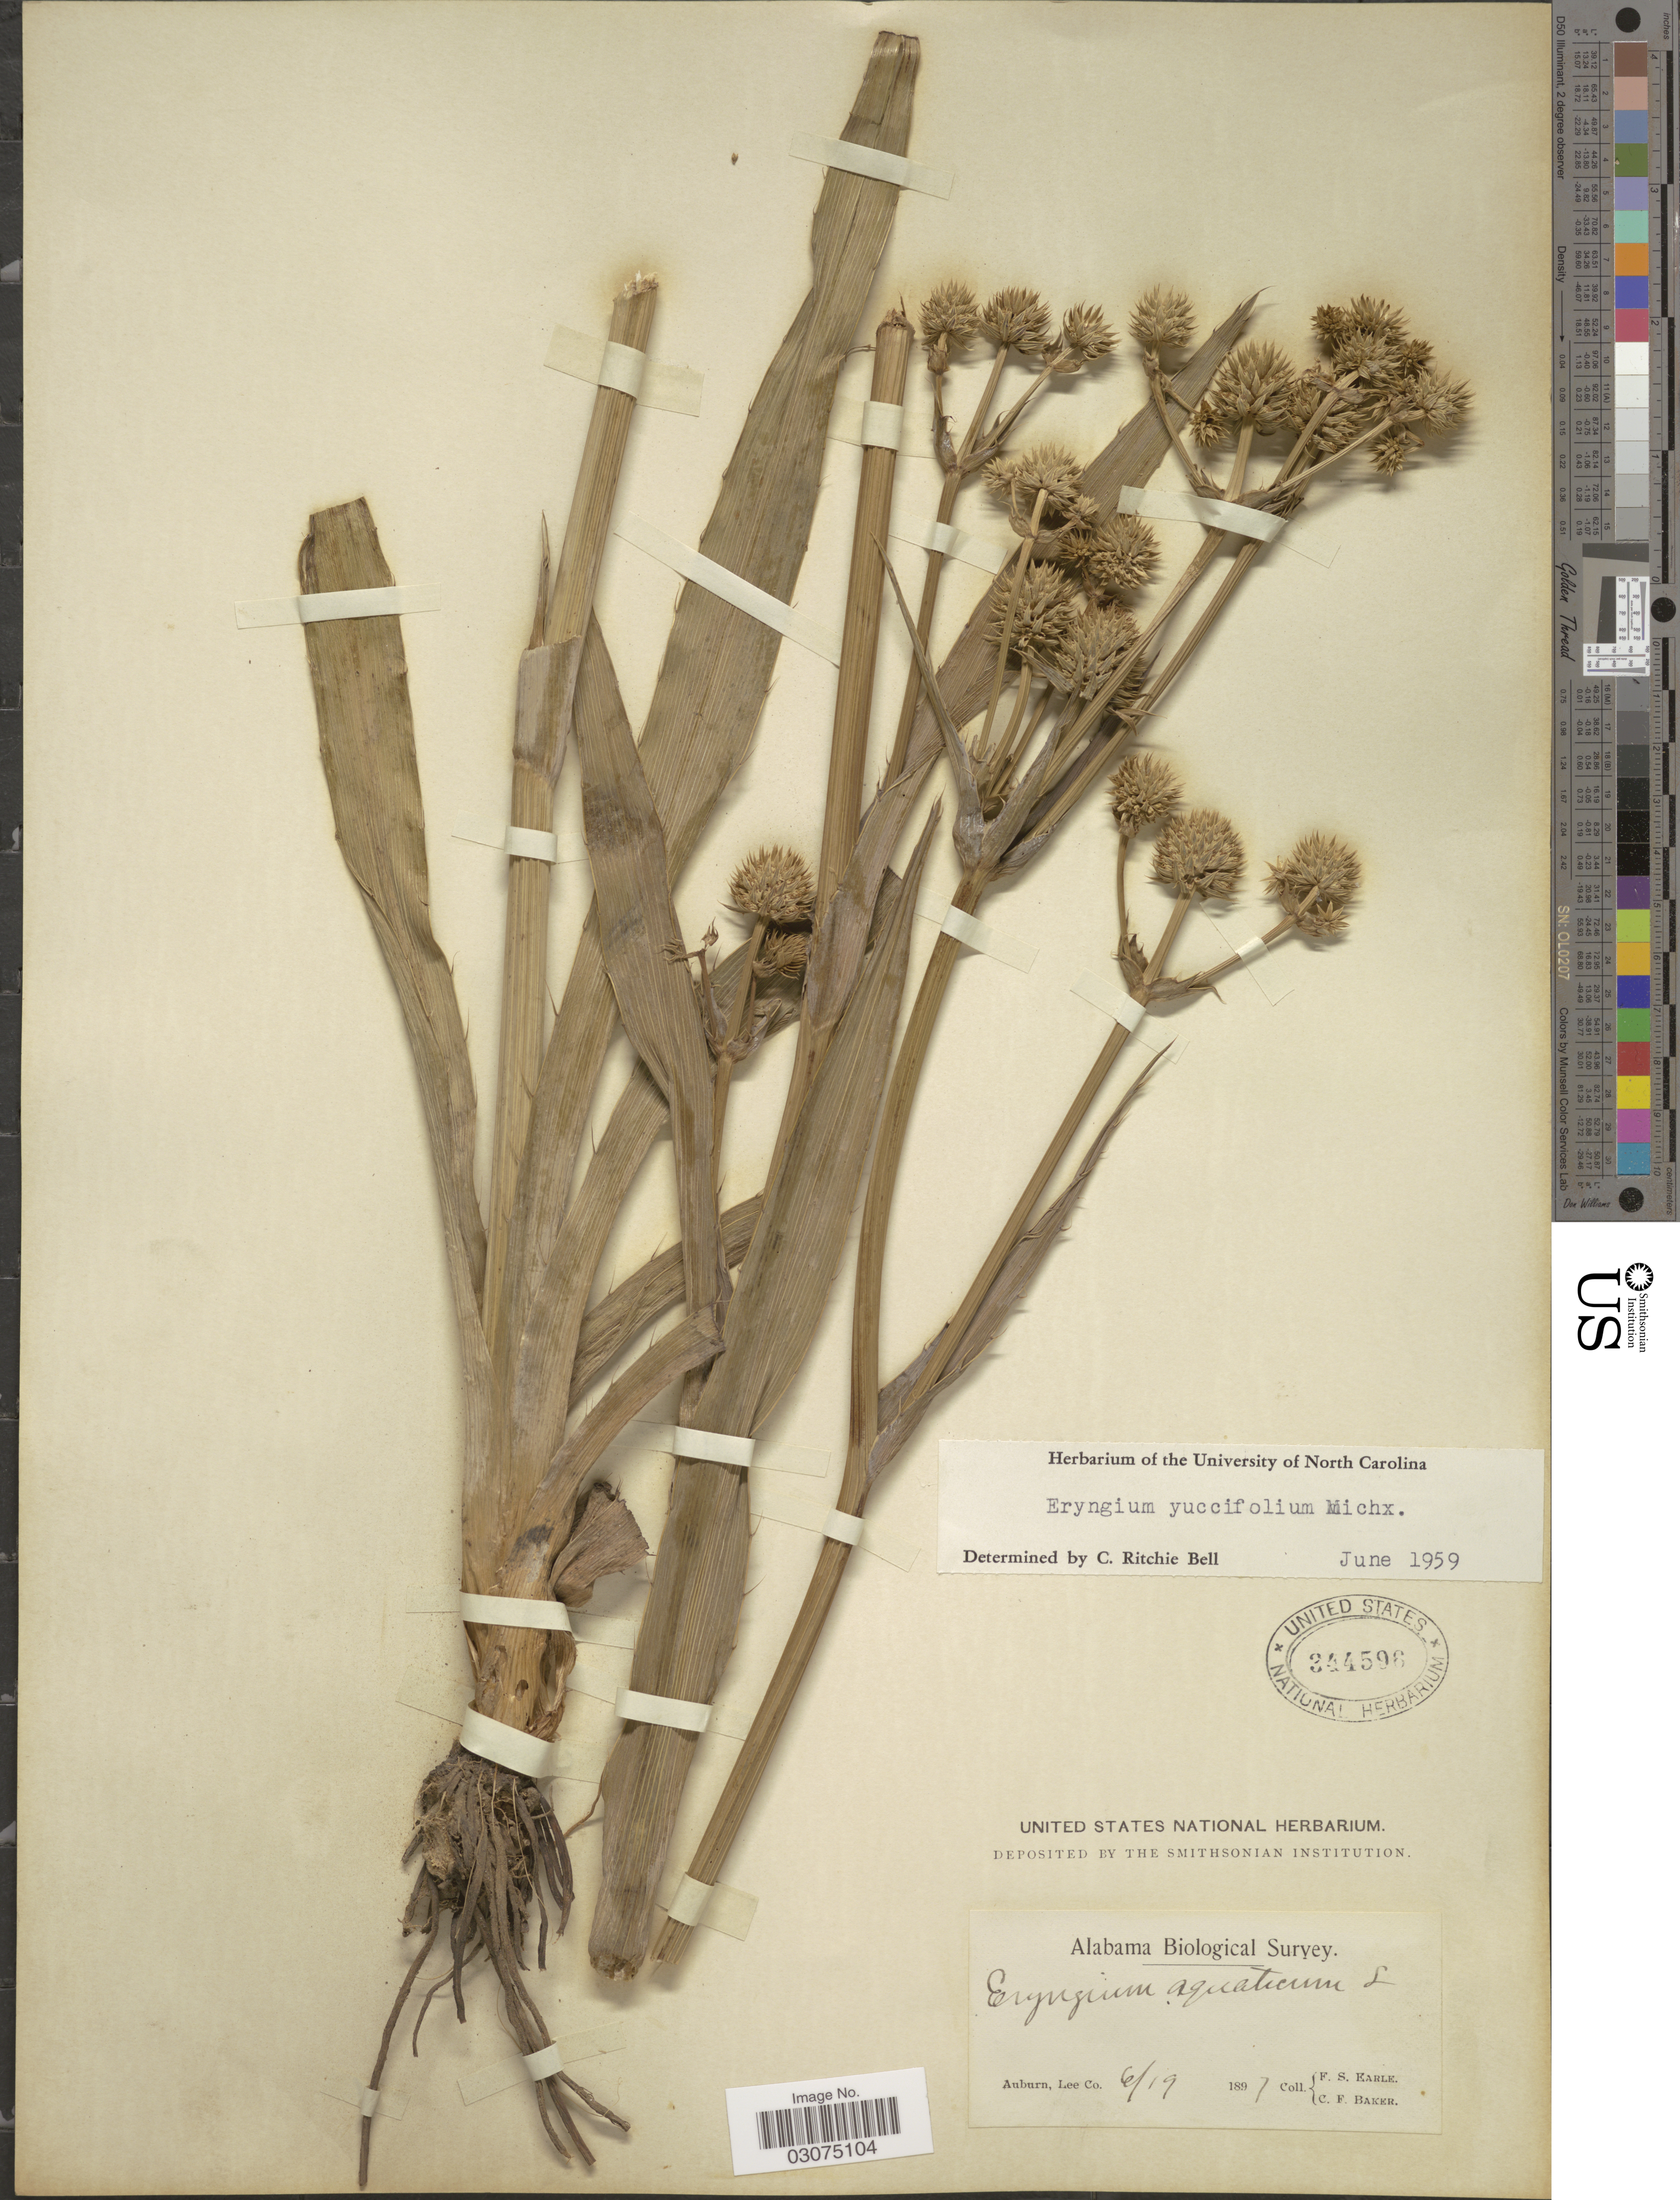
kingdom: Plantae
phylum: Tracheophyta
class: Magnoliopsida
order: Apiales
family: Apiaceae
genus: Eryngium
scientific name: Eryngium yuccifolium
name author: Michx.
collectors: F. S. Earle & C. F. Baker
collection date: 1897-06-19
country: United States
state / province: Alabama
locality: Auburn, Lee Co.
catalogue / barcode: US 344596